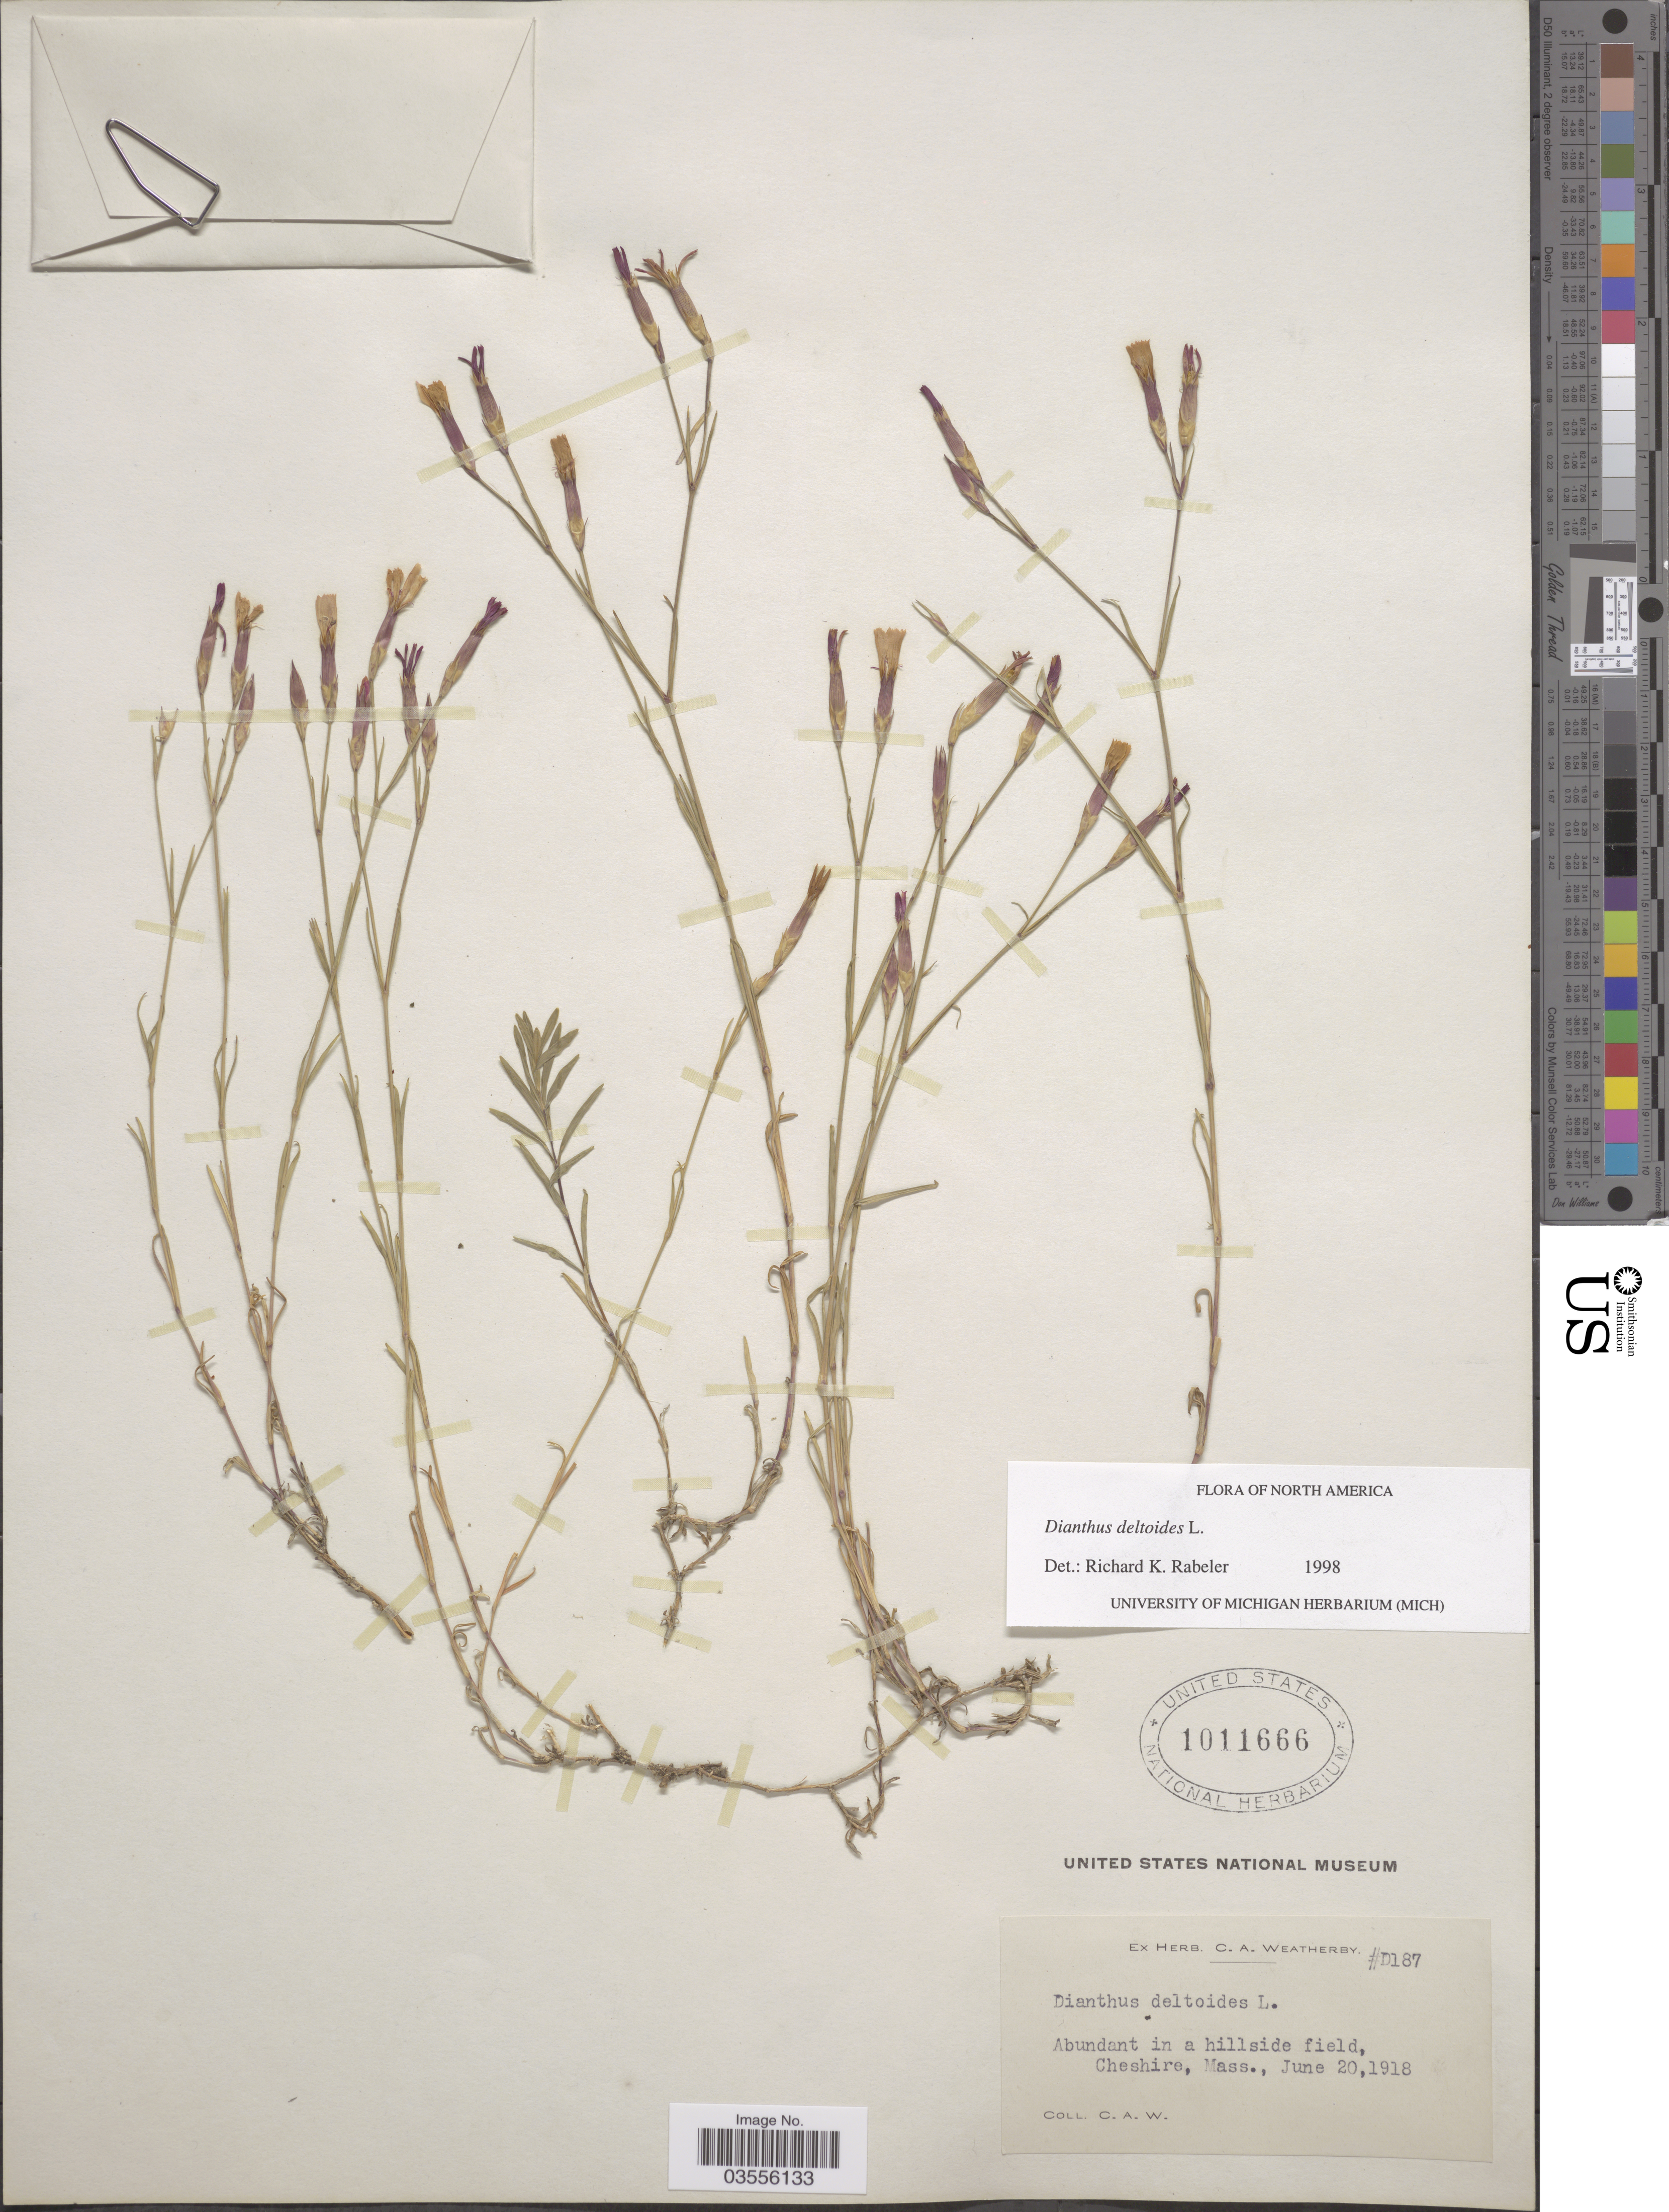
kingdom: Plantae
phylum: Tracheophyta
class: Magnoliopsida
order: Caryophyllales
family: Caryophyllaceae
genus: Dianthus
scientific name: Dianthus deltoides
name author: L.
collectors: C. A. Weatherby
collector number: D187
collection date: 1918-06-20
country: United States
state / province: Massachusetts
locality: Cheshire.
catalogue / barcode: US 1011666